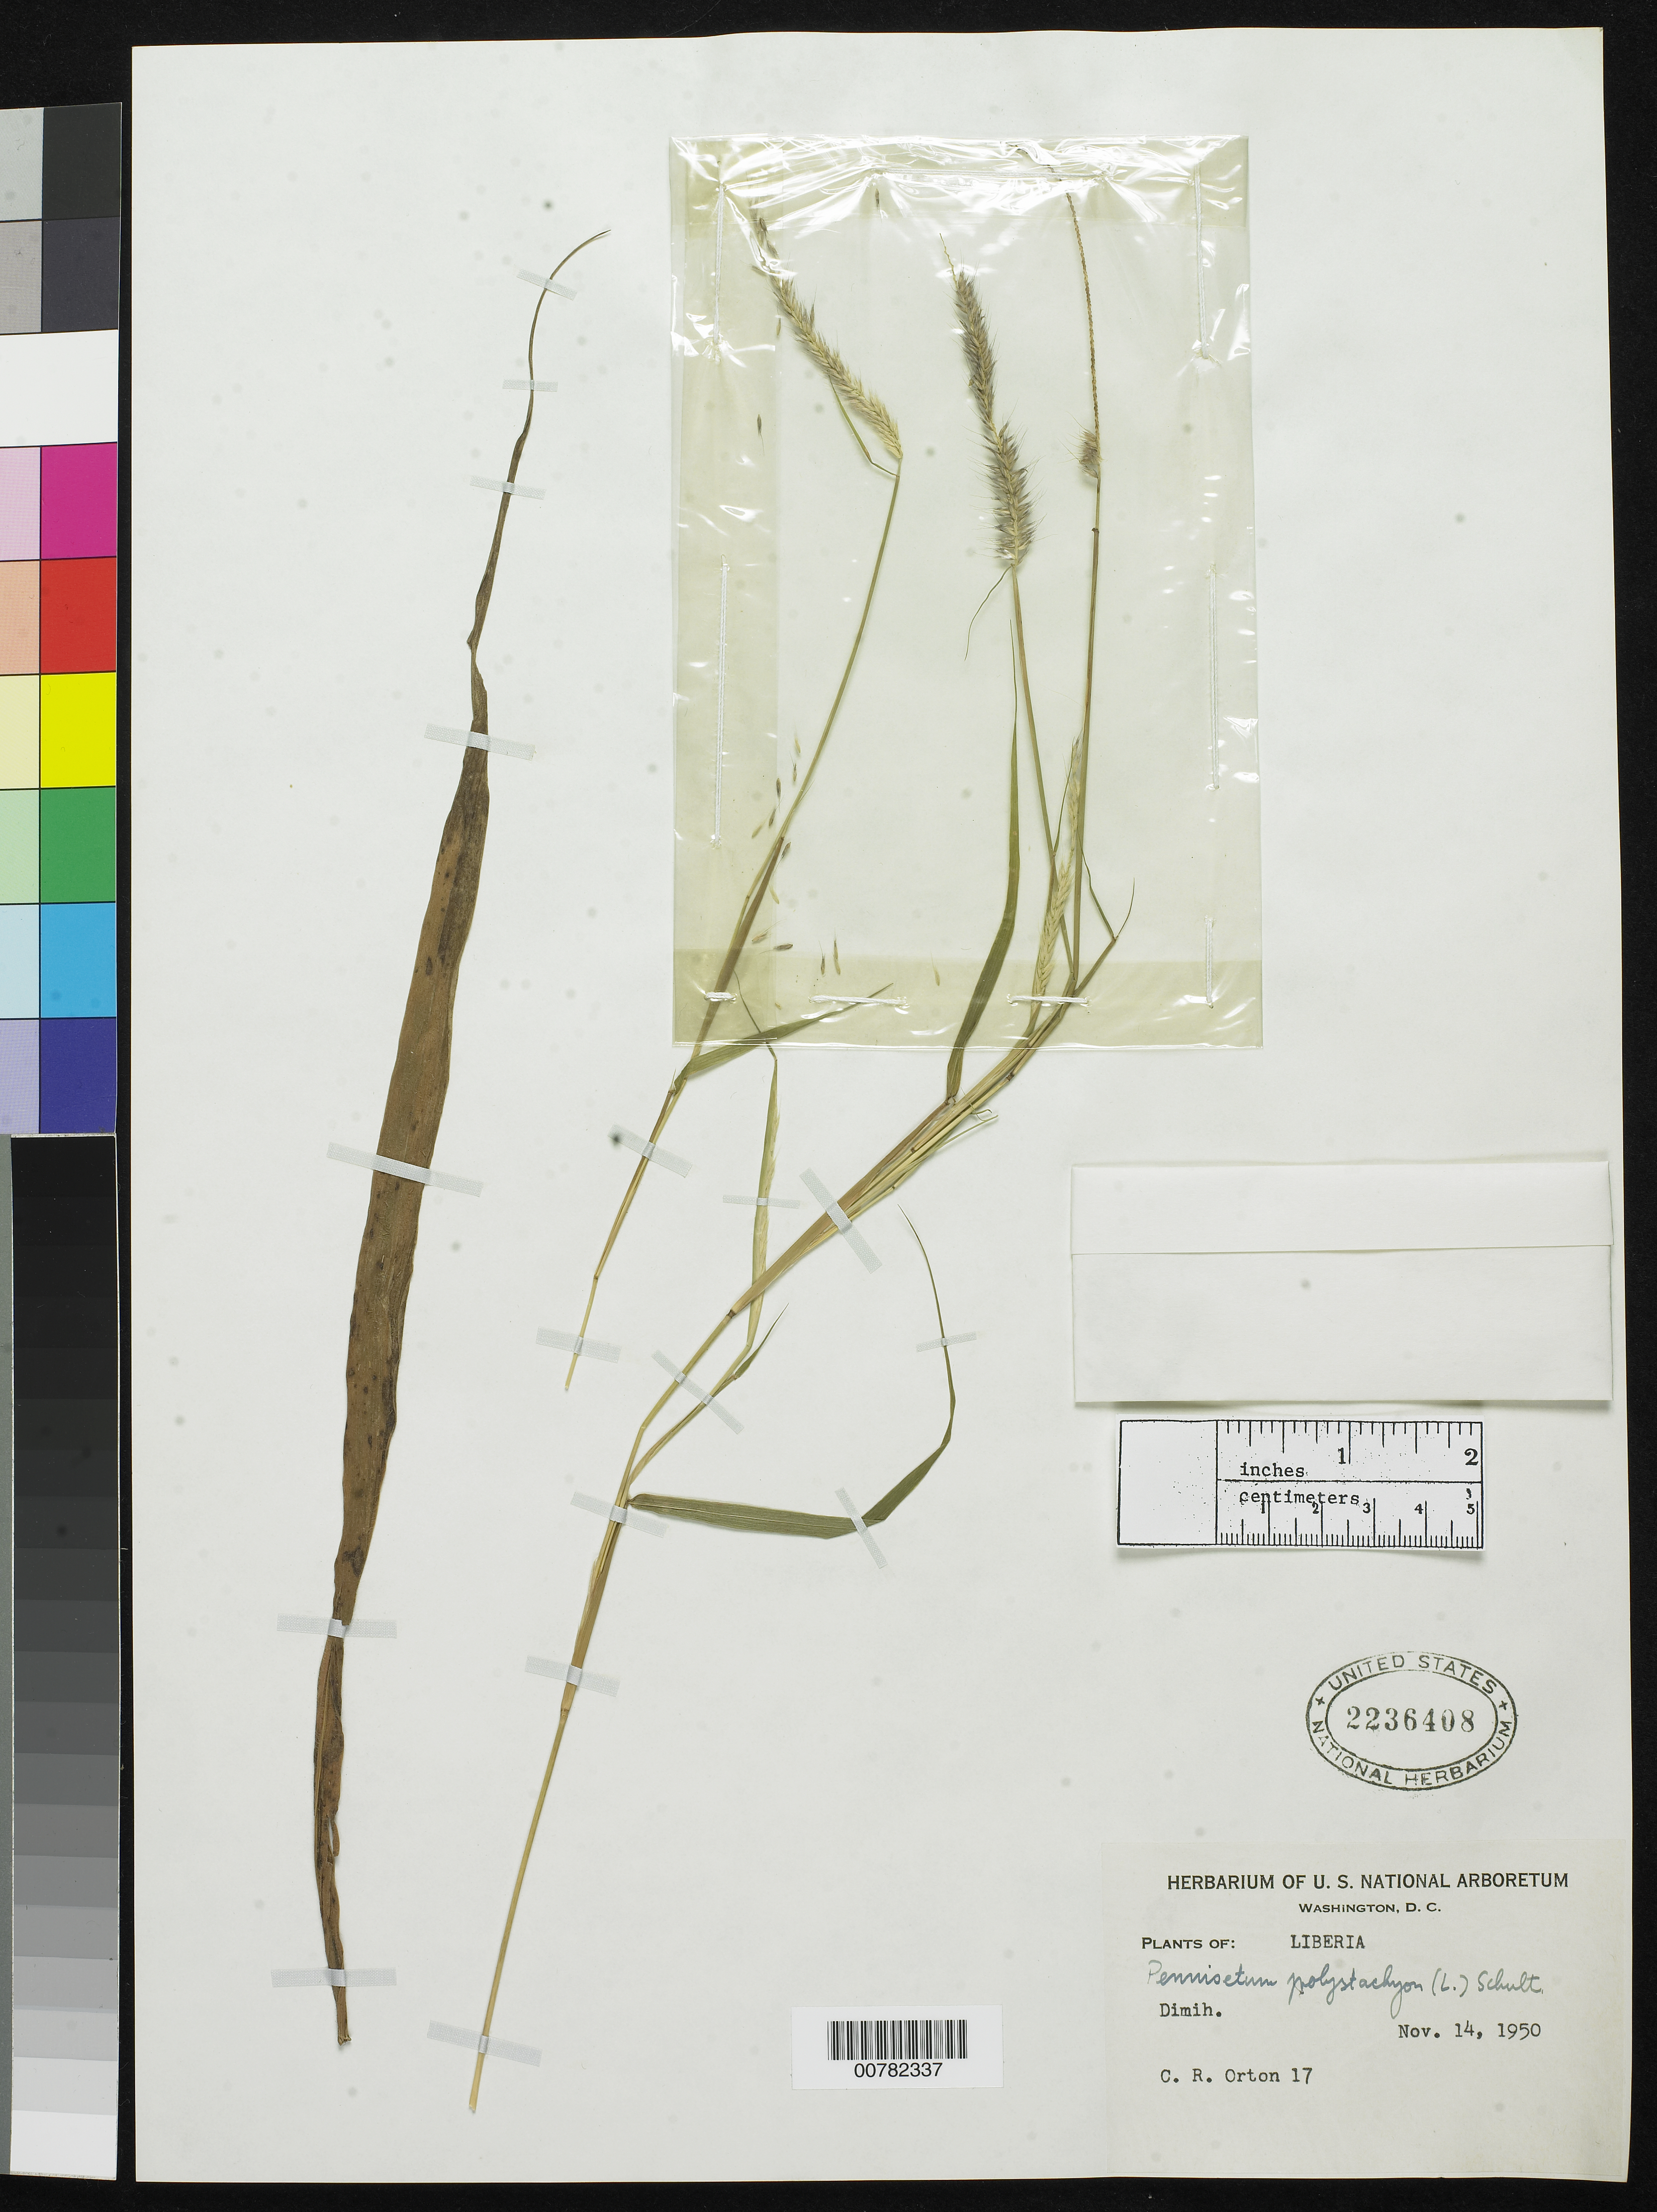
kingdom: Plantae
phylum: Tracheophyta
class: Liliopsida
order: Poales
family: Poaceae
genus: Pennisetum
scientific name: Pennisetum polystachion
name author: (L.) Schult.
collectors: C. Orton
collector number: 17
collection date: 1950-11-14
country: Liberia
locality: Dimih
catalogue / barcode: US 2236408